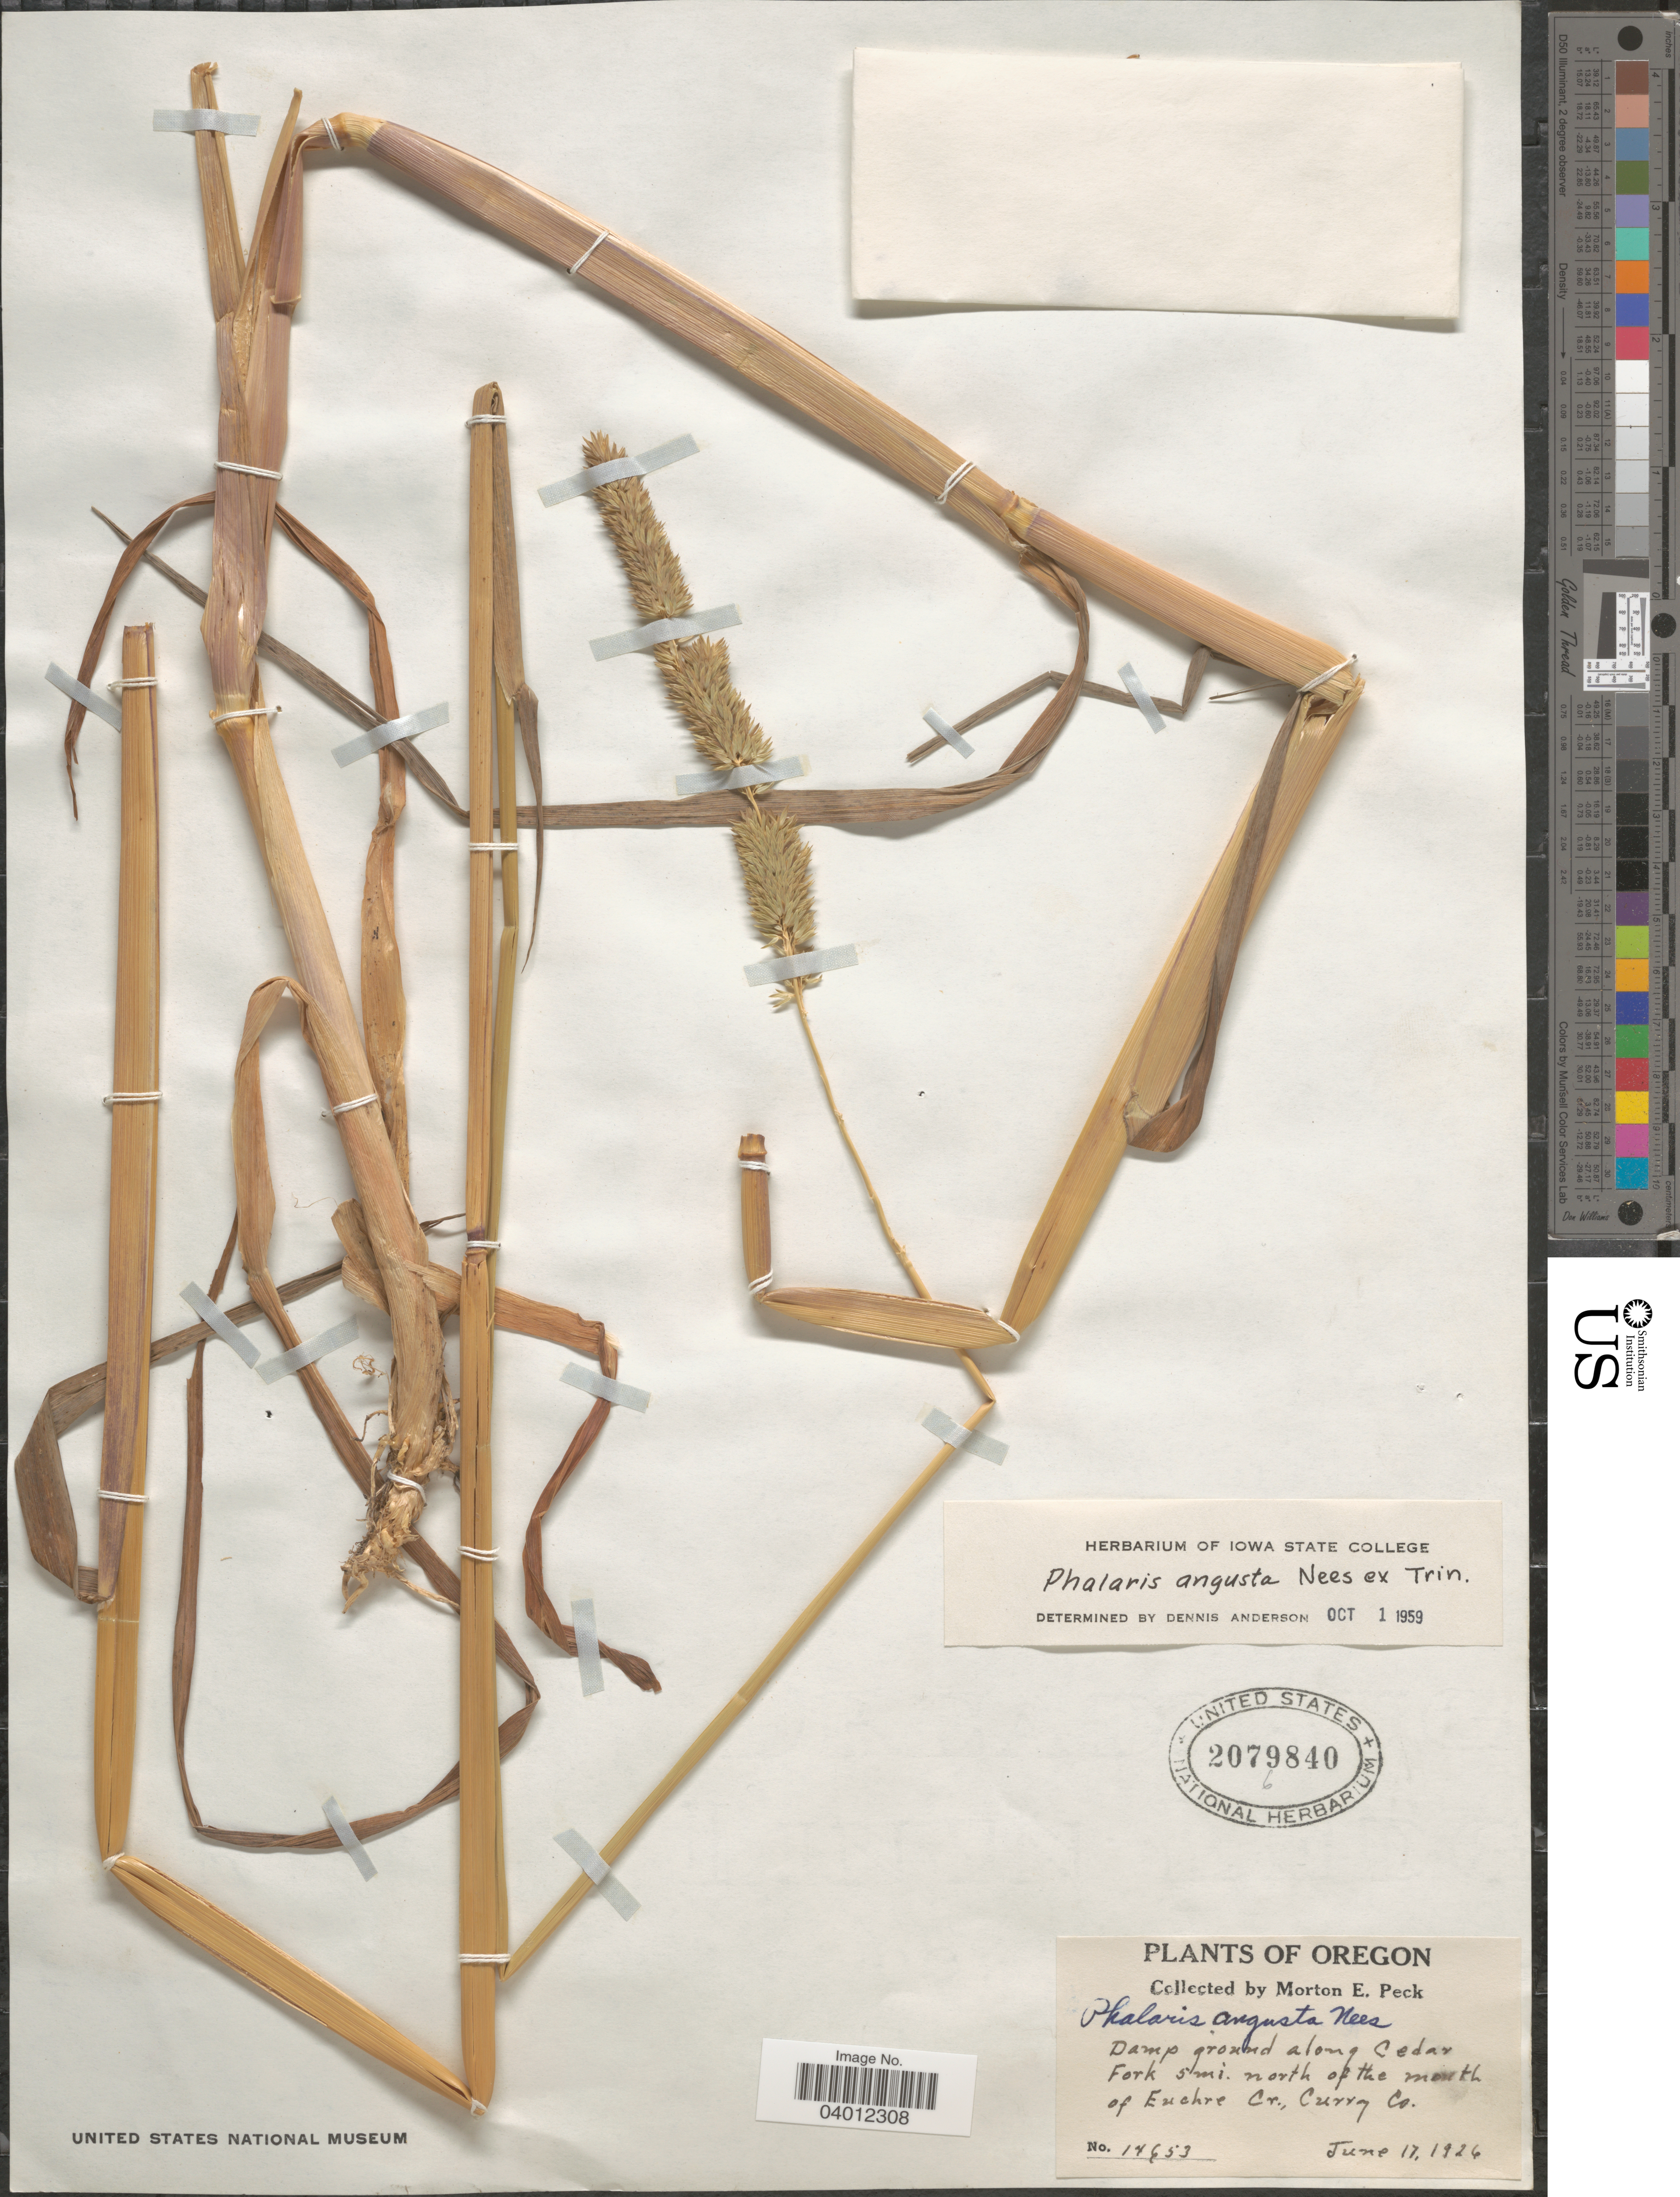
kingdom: Plantae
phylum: Tracheophyta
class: Liliopsida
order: Poales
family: Poaceae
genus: Phalaris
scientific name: Phalaris angusta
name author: Nees ex Trin.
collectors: M. E. Peck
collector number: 14653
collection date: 1926-06-17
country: United States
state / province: Oregon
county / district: Curry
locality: Damp ground along Cedar Fork, 5 mi. north of the mouth of Euchre Cr., Curry Co.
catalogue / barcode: US 2079840